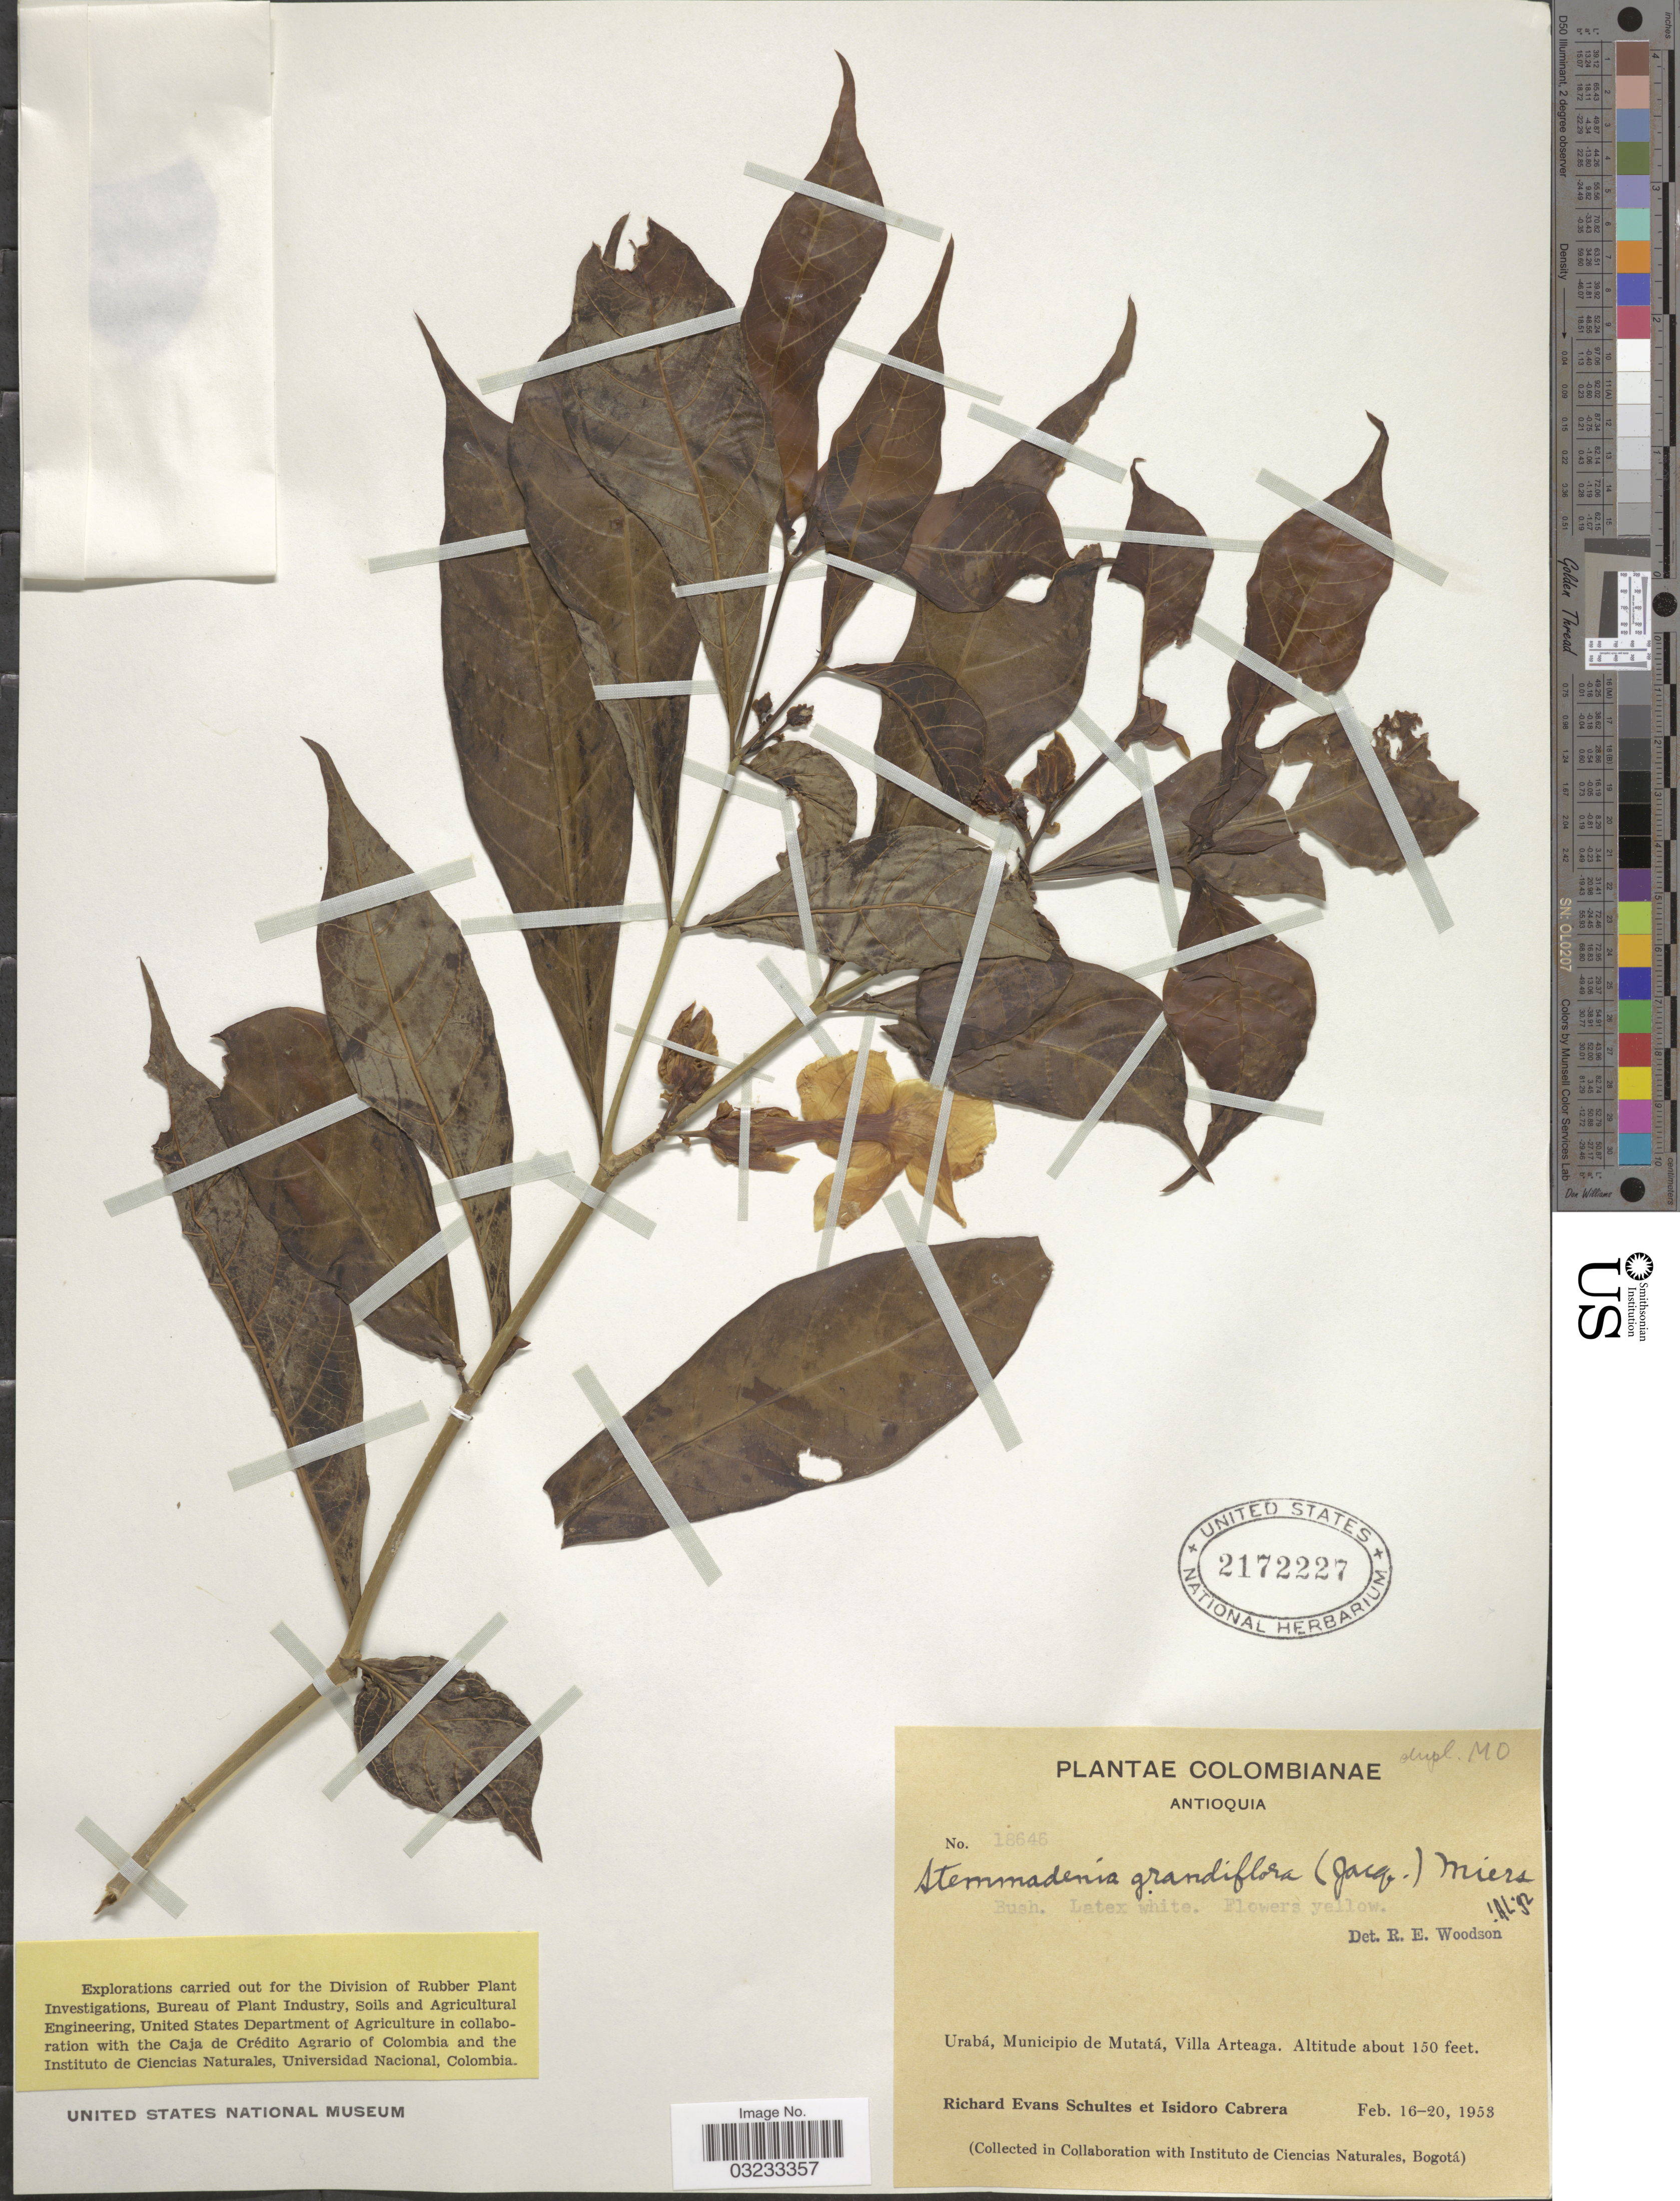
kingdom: Plantae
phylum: Tracheophyta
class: Magnoliopsida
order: Gentianales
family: Apocynaceae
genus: Stemmadenia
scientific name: Stemmadenia grandiflora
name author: (Jacq.) Miers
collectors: R. E. Schultes & I. Cabrera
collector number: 18646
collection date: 1953-02-16/1953-02-20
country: Colombia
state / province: Antioquia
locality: Urabá, Municipio de Mutatá, Villa Arteaga.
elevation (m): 46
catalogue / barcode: US 2172227